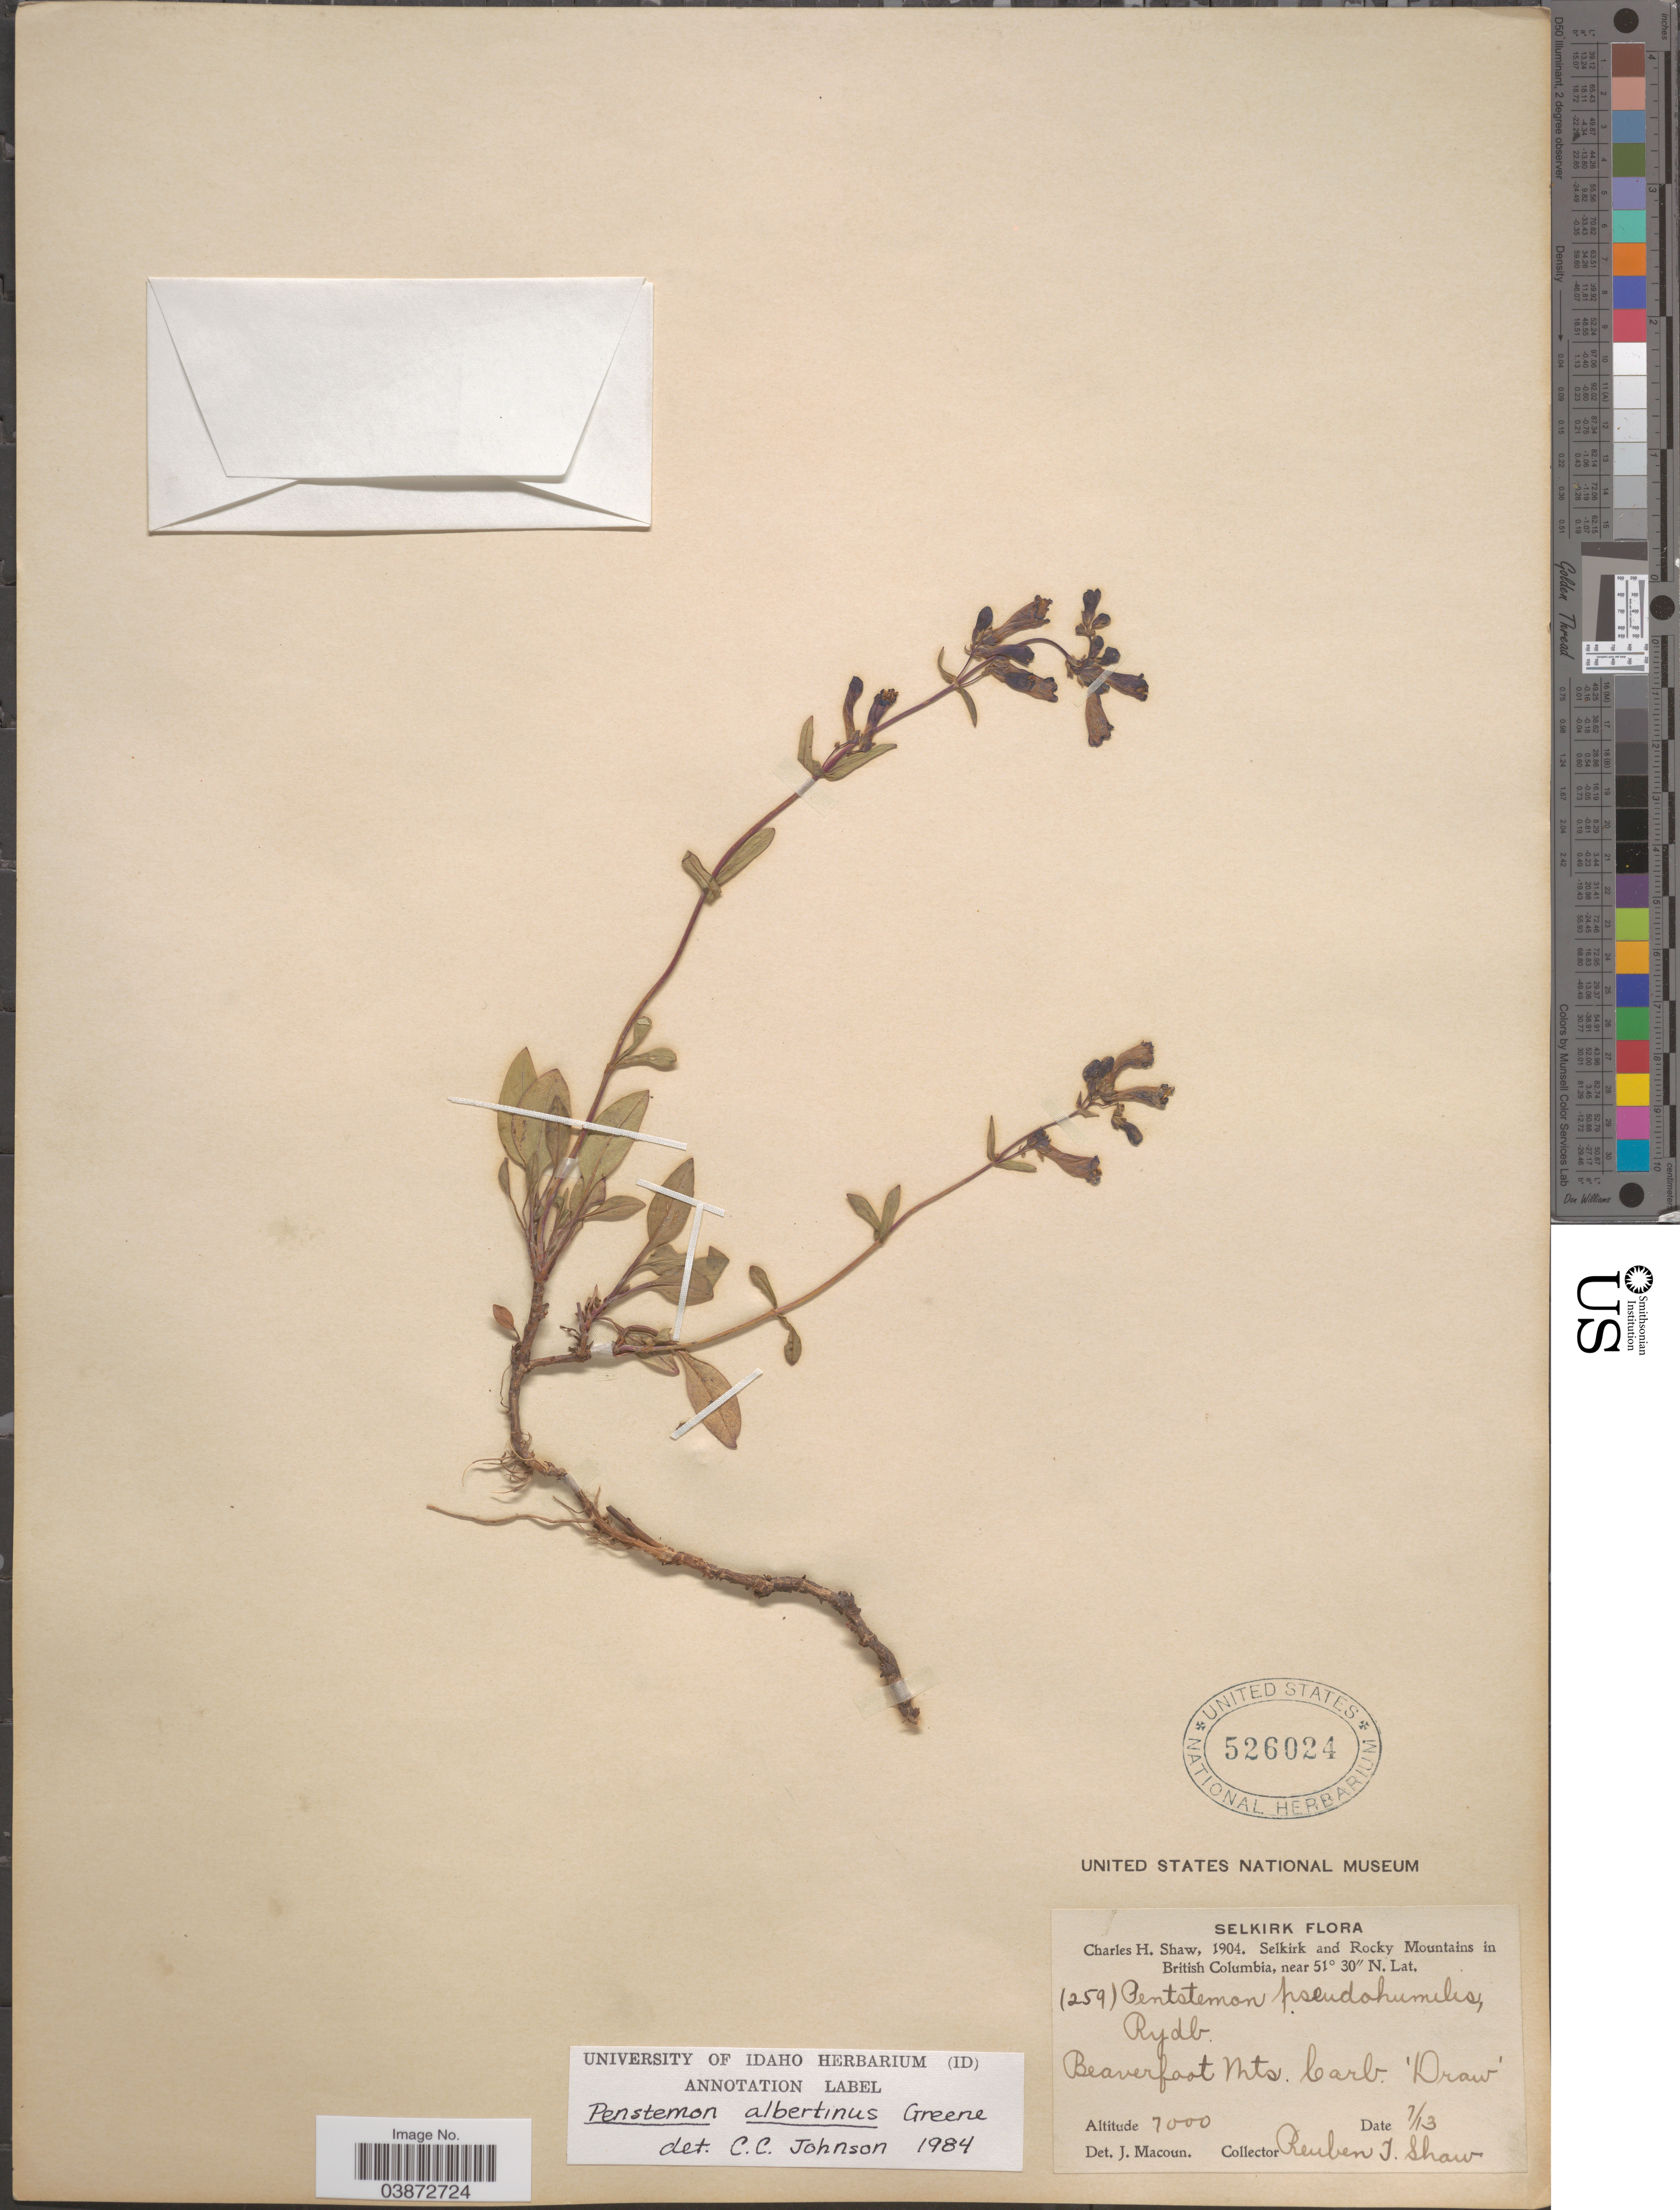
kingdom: Plantae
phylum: Tracheophyta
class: Magnoliopsida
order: Lamiales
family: Plantaginaceae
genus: Penstemon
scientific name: Penstemon albertinus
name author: Greene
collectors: R. J. Shaw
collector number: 259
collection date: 1904-07-13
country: Canada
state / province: British Columbia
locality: Selkirk. Selkirk and Rocky Mountains. Beaverfoot Mts. Carb. 'Draw'.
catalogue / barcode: US 526024